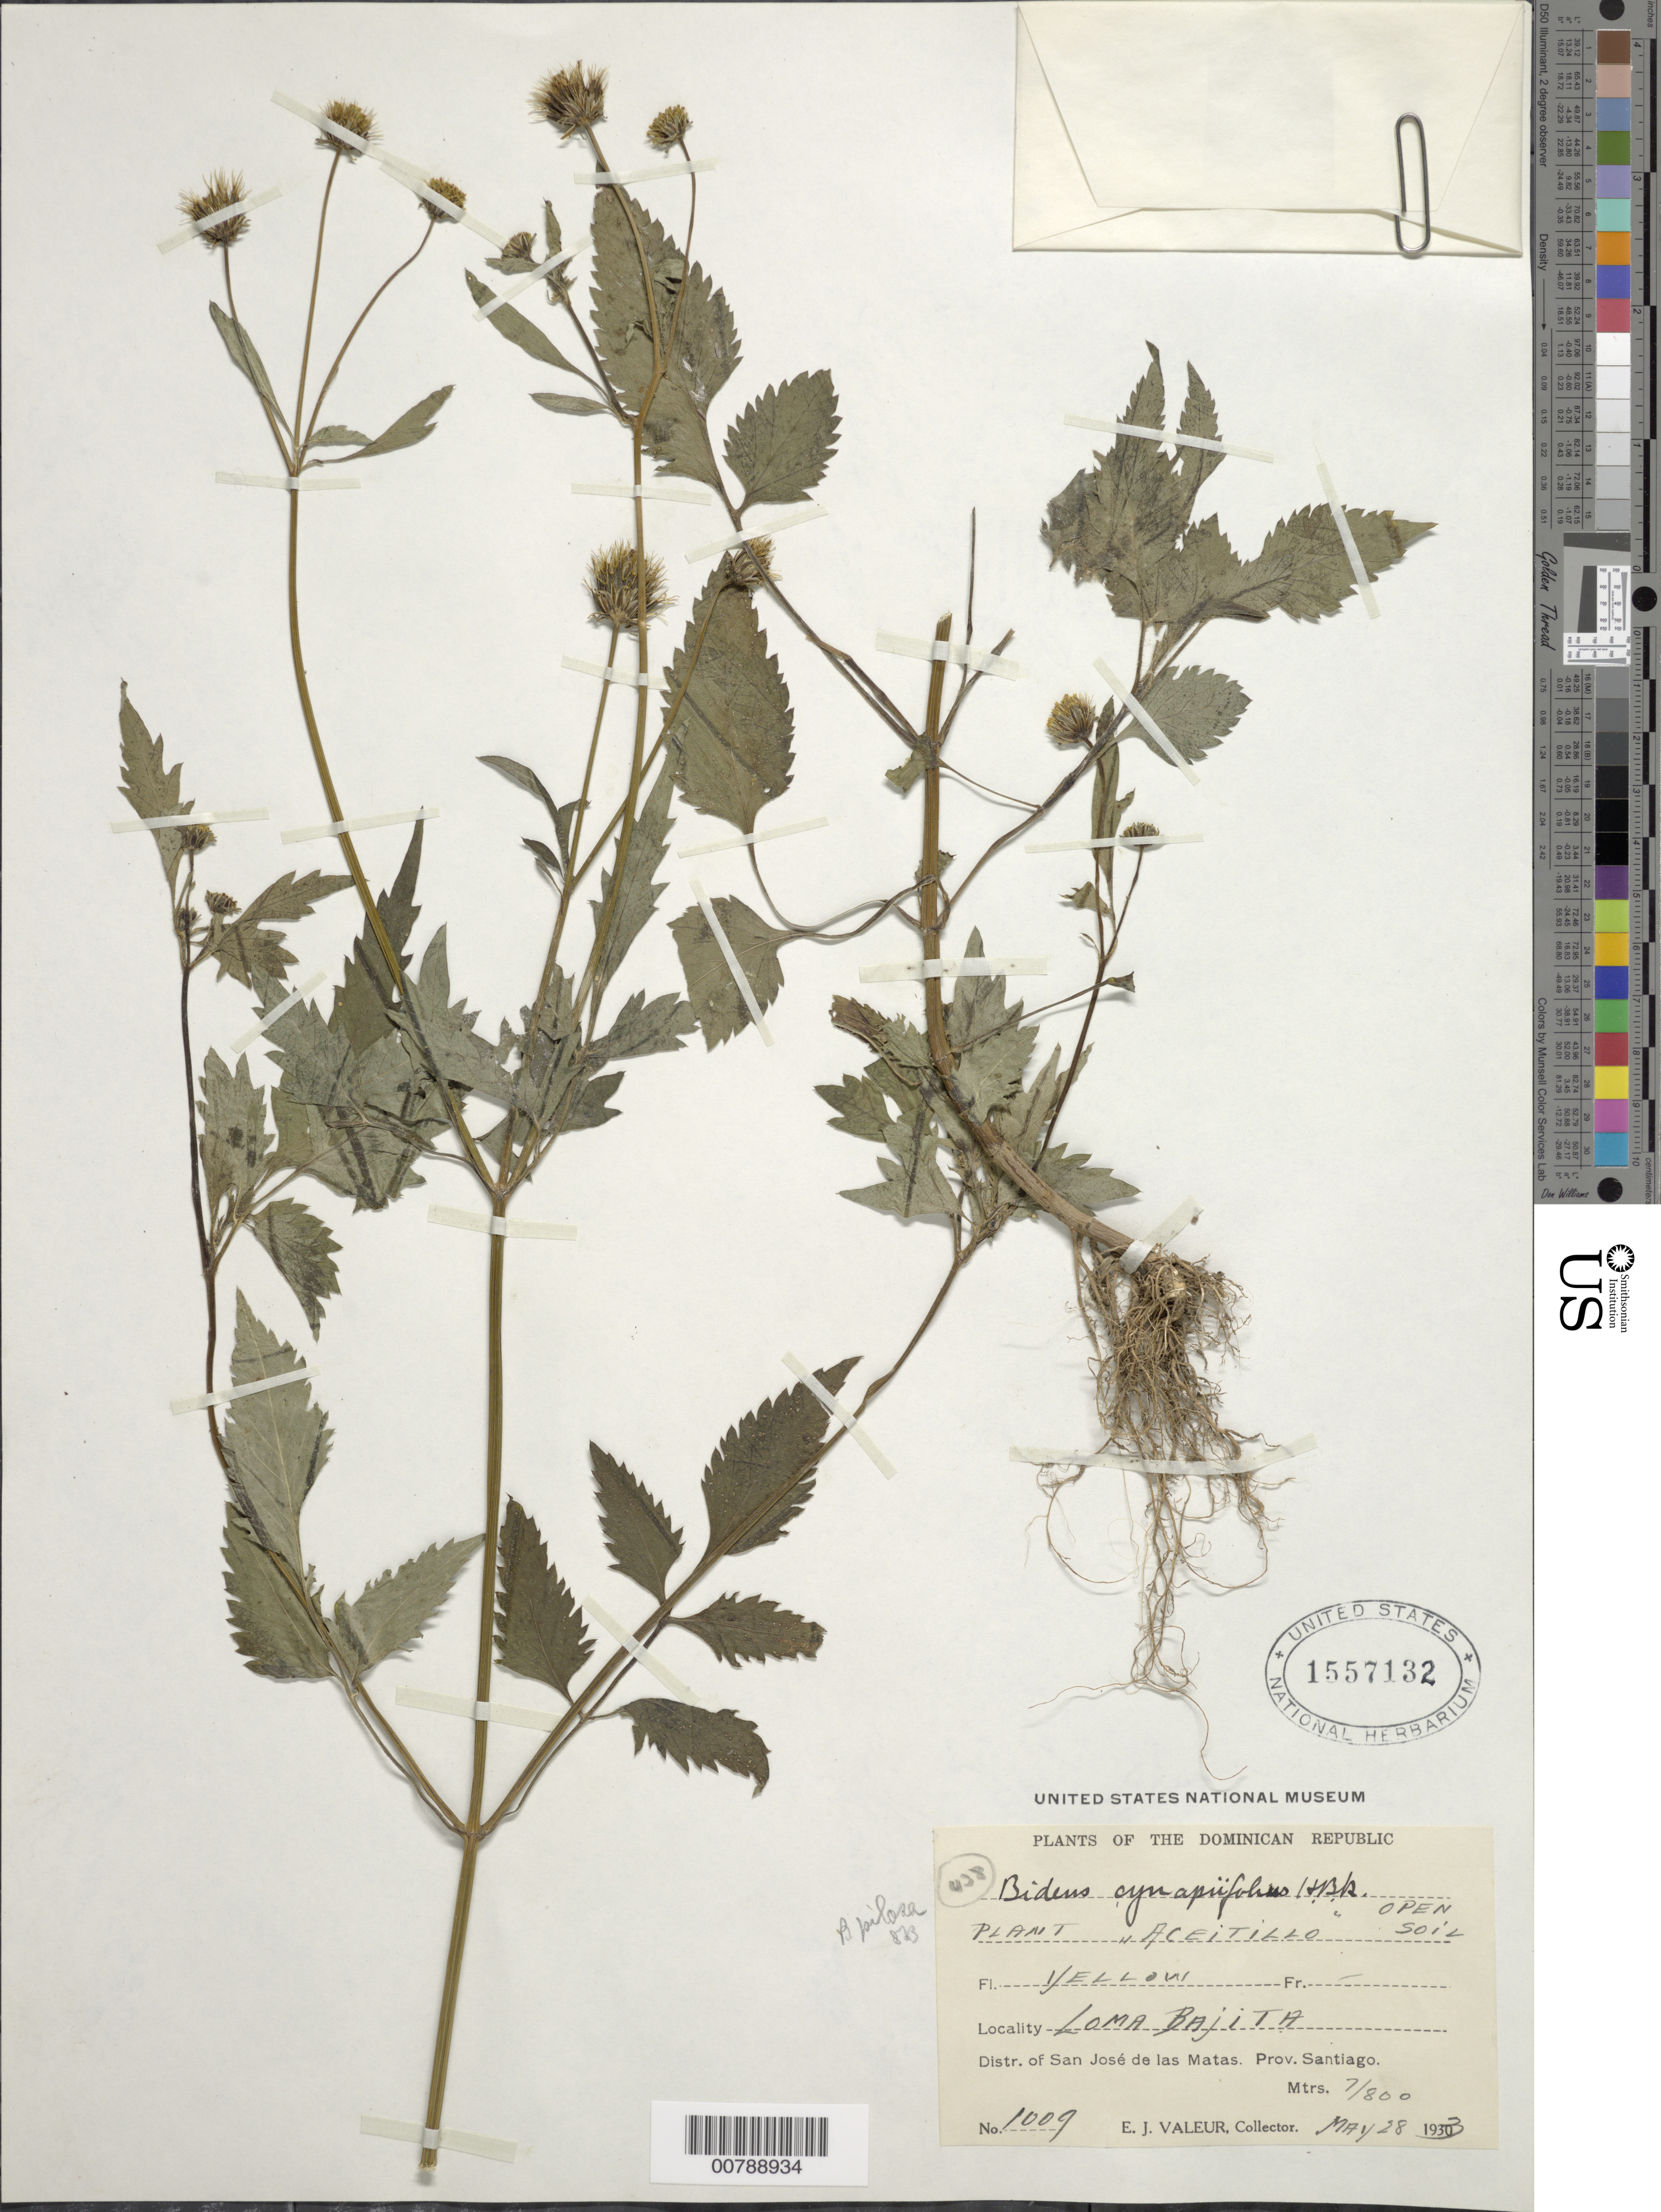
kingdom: Plantae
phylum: Tracheophyta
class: Magnoliopsida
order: Asterales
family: Asteraceae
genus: Bidens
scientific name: Bidens cynapiifolia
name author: Kunth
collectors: E. Valeur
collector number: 1009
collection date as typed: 28 May 1933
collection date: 1933-05-28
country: Dominican Republic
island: Hispaniola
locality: Loma Bajita. Distr. of San Jose de las Matas, Provincia Santiago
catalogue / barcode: US 1557132